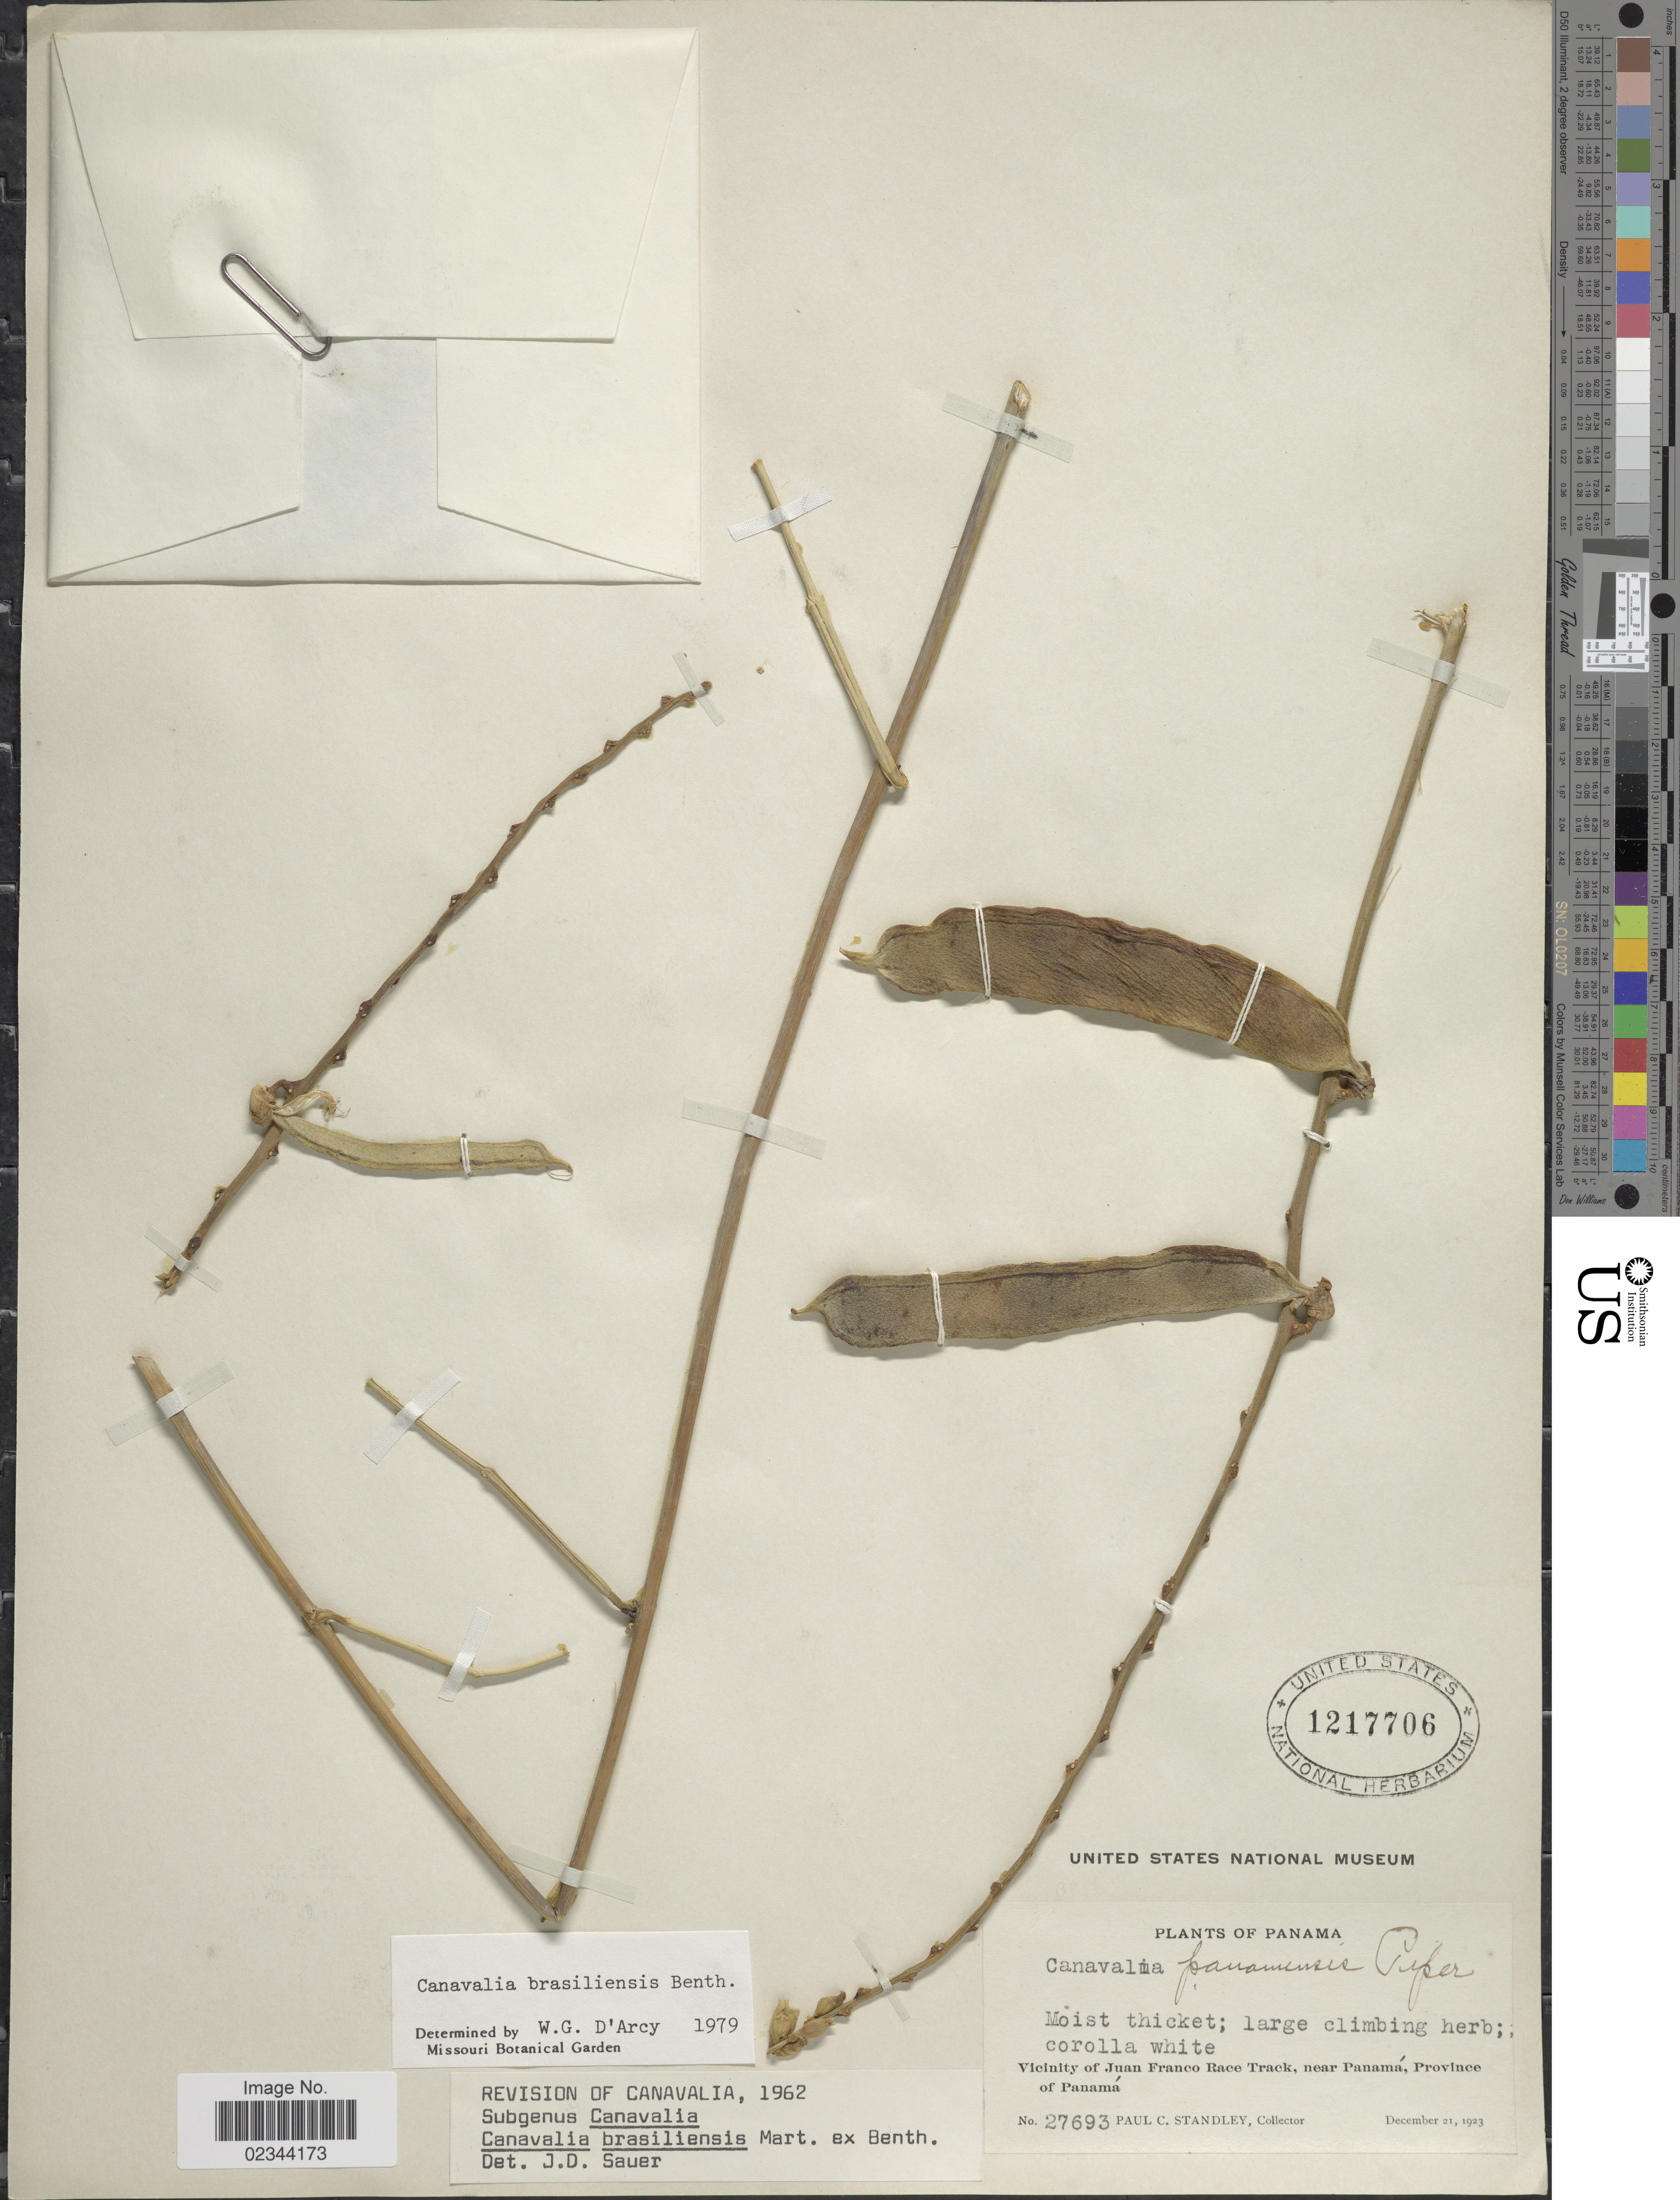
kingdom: Plantae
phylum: Tracheophyta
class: Magnoliopsida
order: Fabales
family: Fabaceae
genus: Canavalia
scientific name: Canavalia brasiliensis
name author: Mart. ex Benth.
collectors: P. C. Standley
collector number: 27693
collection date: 1923-12-21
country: Panama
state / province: Panamá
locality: Vicinity of Juan Franco Race Track, near Panama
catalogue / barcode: US 1217706